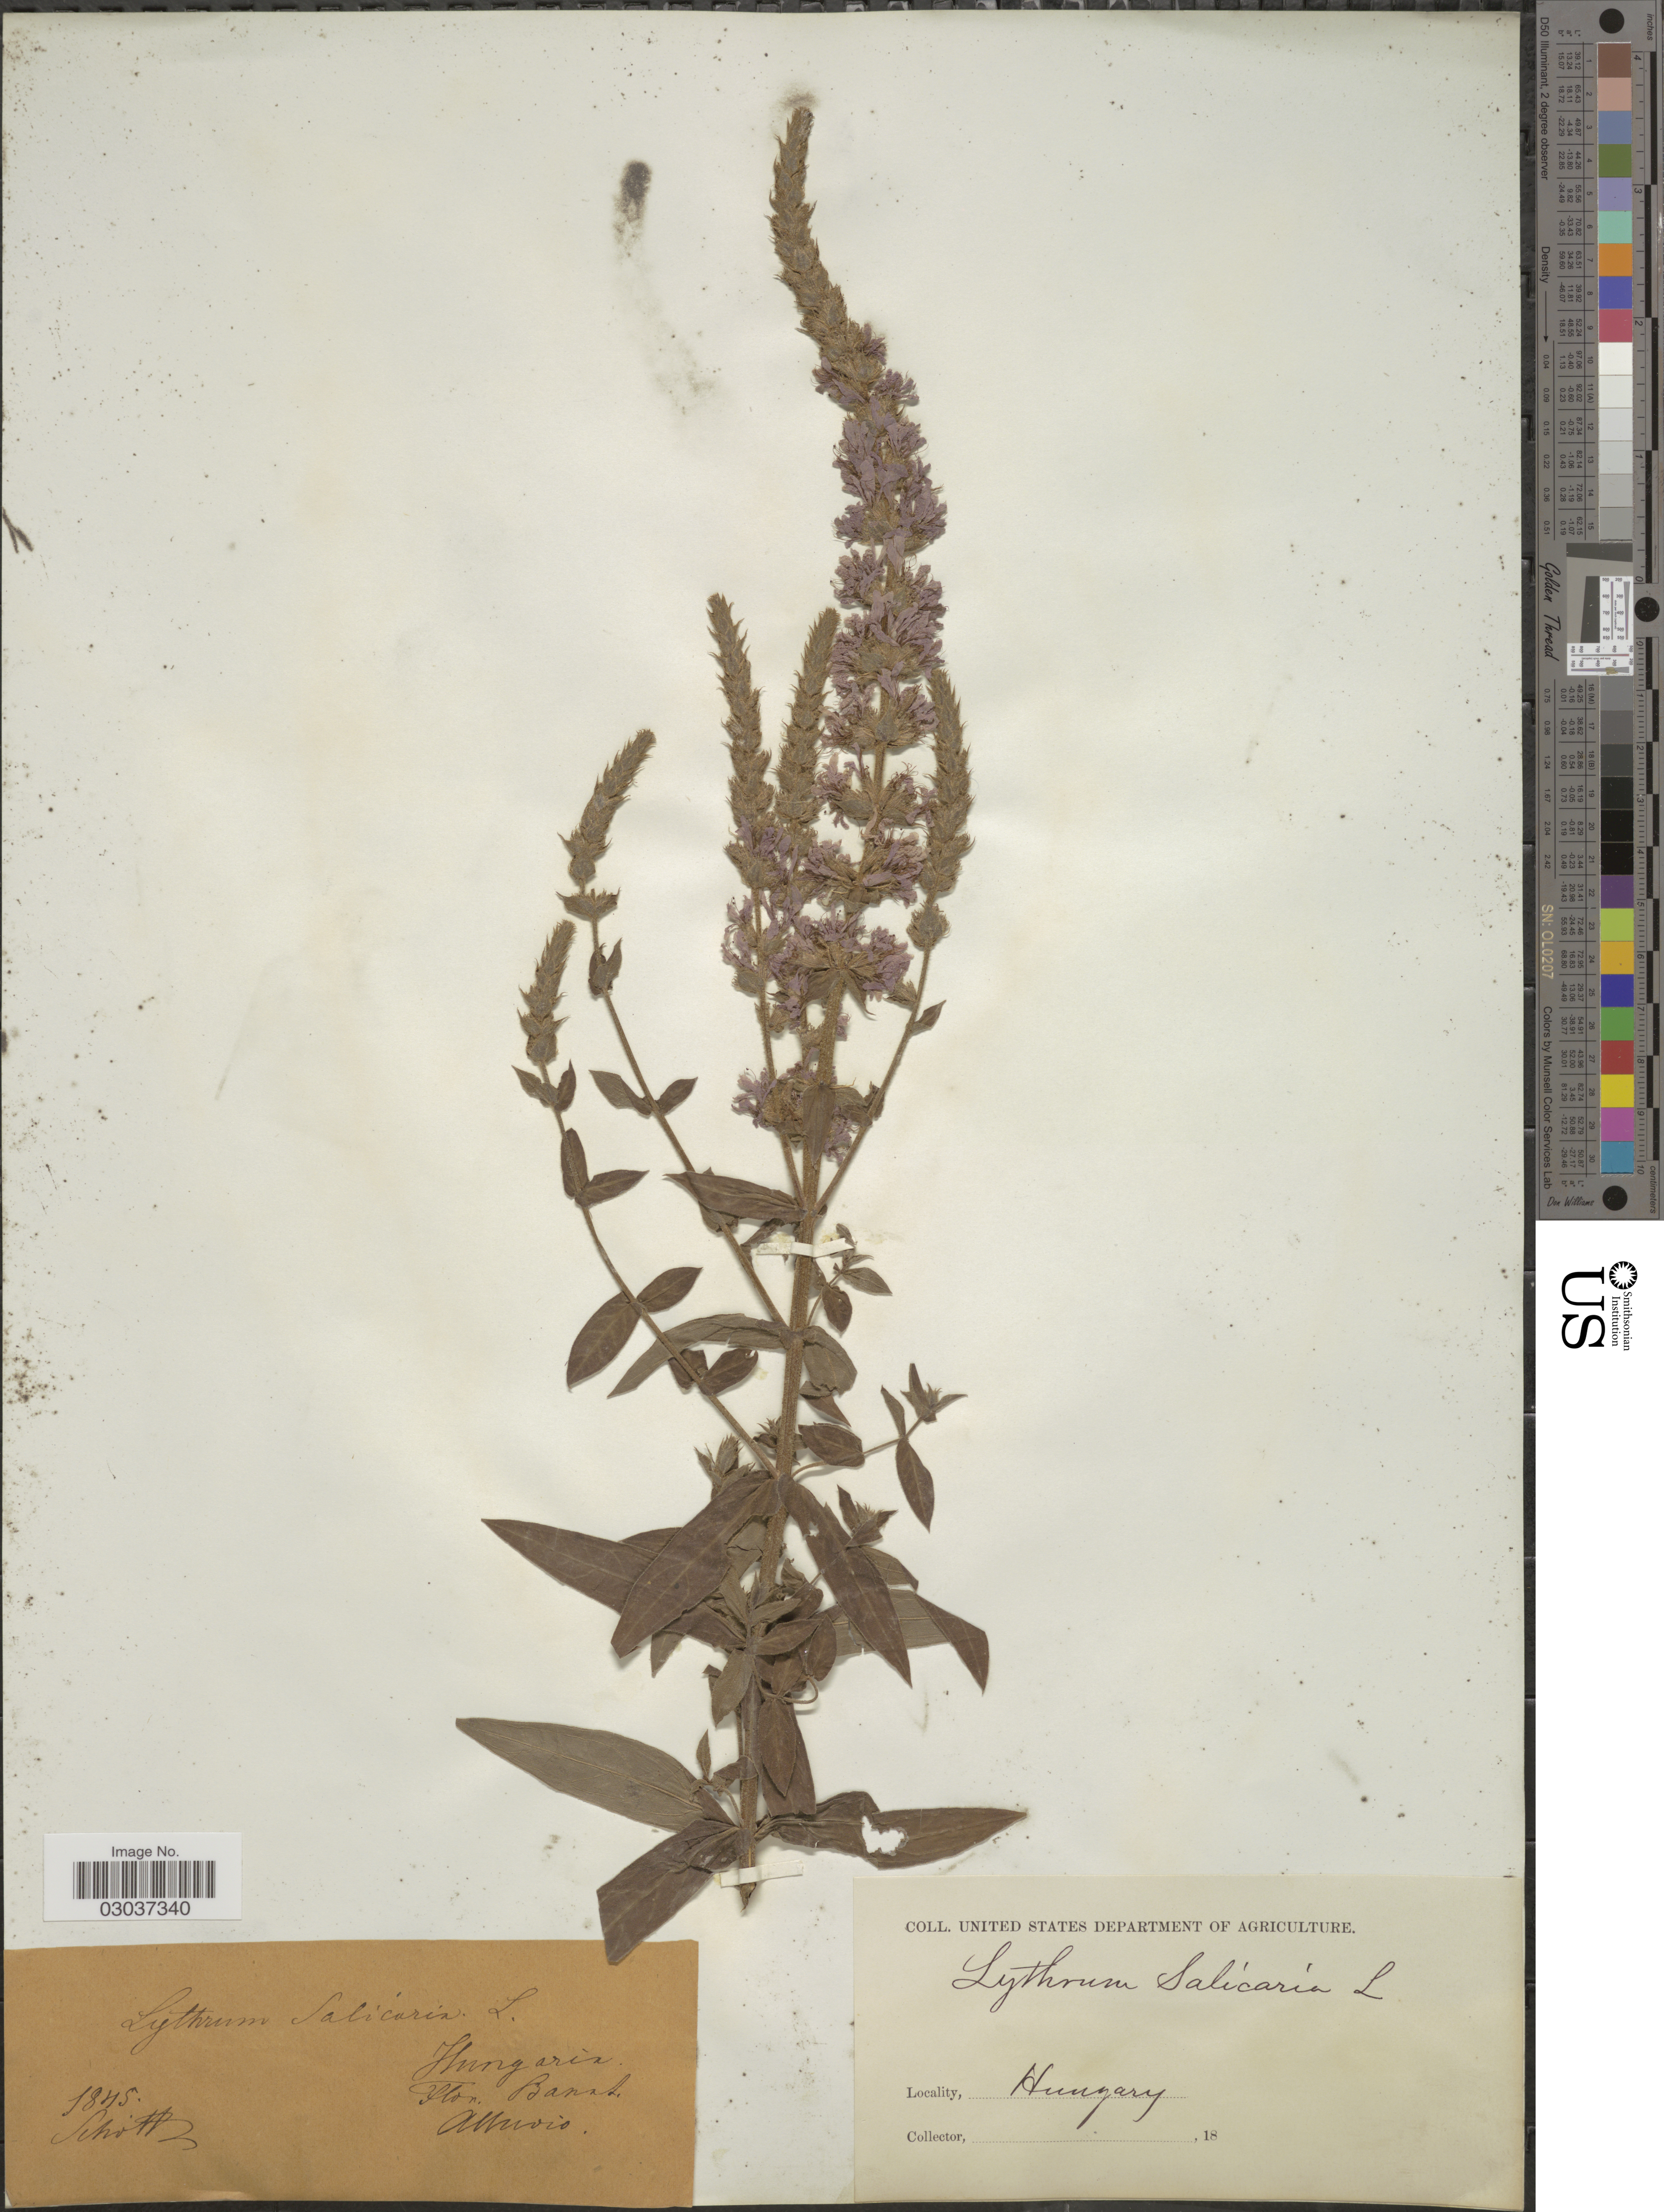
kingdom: Plantae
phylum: Tracheophyta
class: Magnoliopsida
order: Myrtales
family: Lythraceae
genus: Lythrum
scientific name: Lythrum salicaria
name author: L.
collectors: -. Schottz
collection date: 1845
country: Hungary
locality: Alluvio.